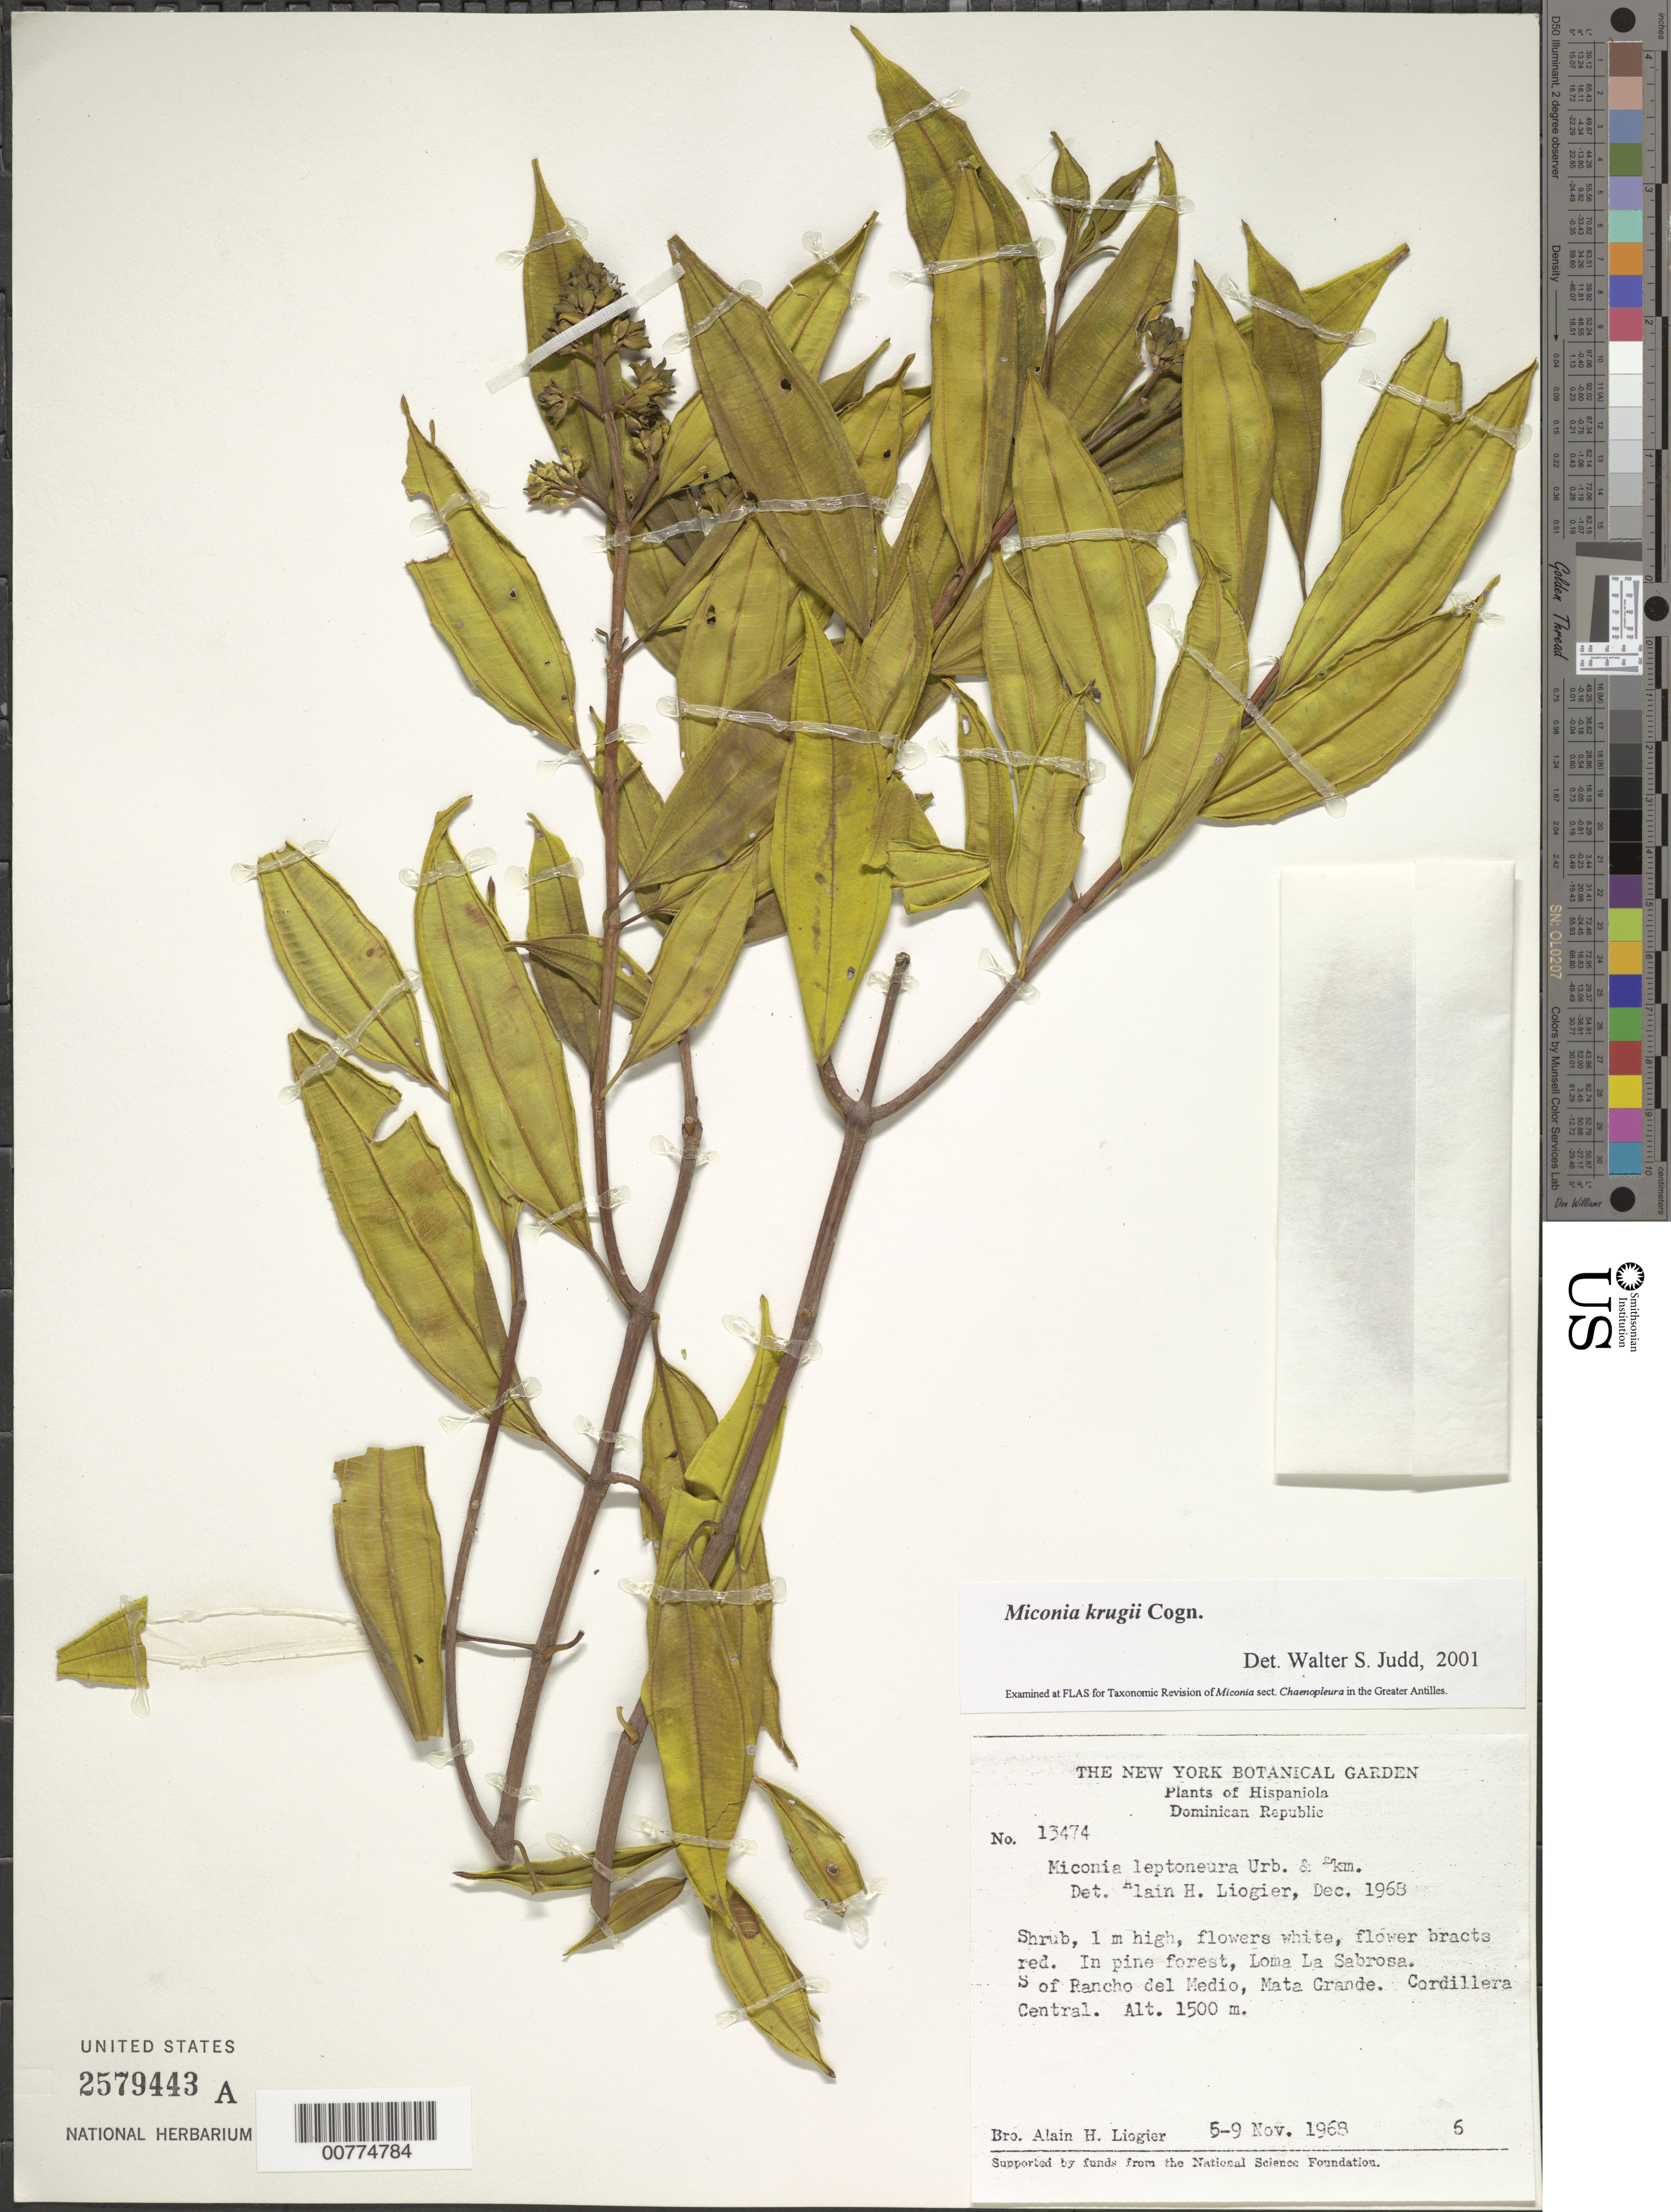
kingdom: Plantae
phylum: Tracheophyta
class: Magnoliopsida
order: Myrtales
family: Melastomataceae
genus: Miconia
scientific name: Miconia krugii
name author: Cogn.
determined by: Judd, Walter S.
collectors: A. H. Liogier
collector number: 13474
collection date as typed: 05 Nov 1968 to 09 Nov 1968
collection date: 1968-11-05/1968-11-09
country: Dominican Republic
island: Hispaniola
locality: Cordillera Central, Mata Grande, S of Rancho del Medio, Loma La Sabrosa.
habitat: In pine forest.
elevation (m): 1500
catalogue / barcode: US 2579443A